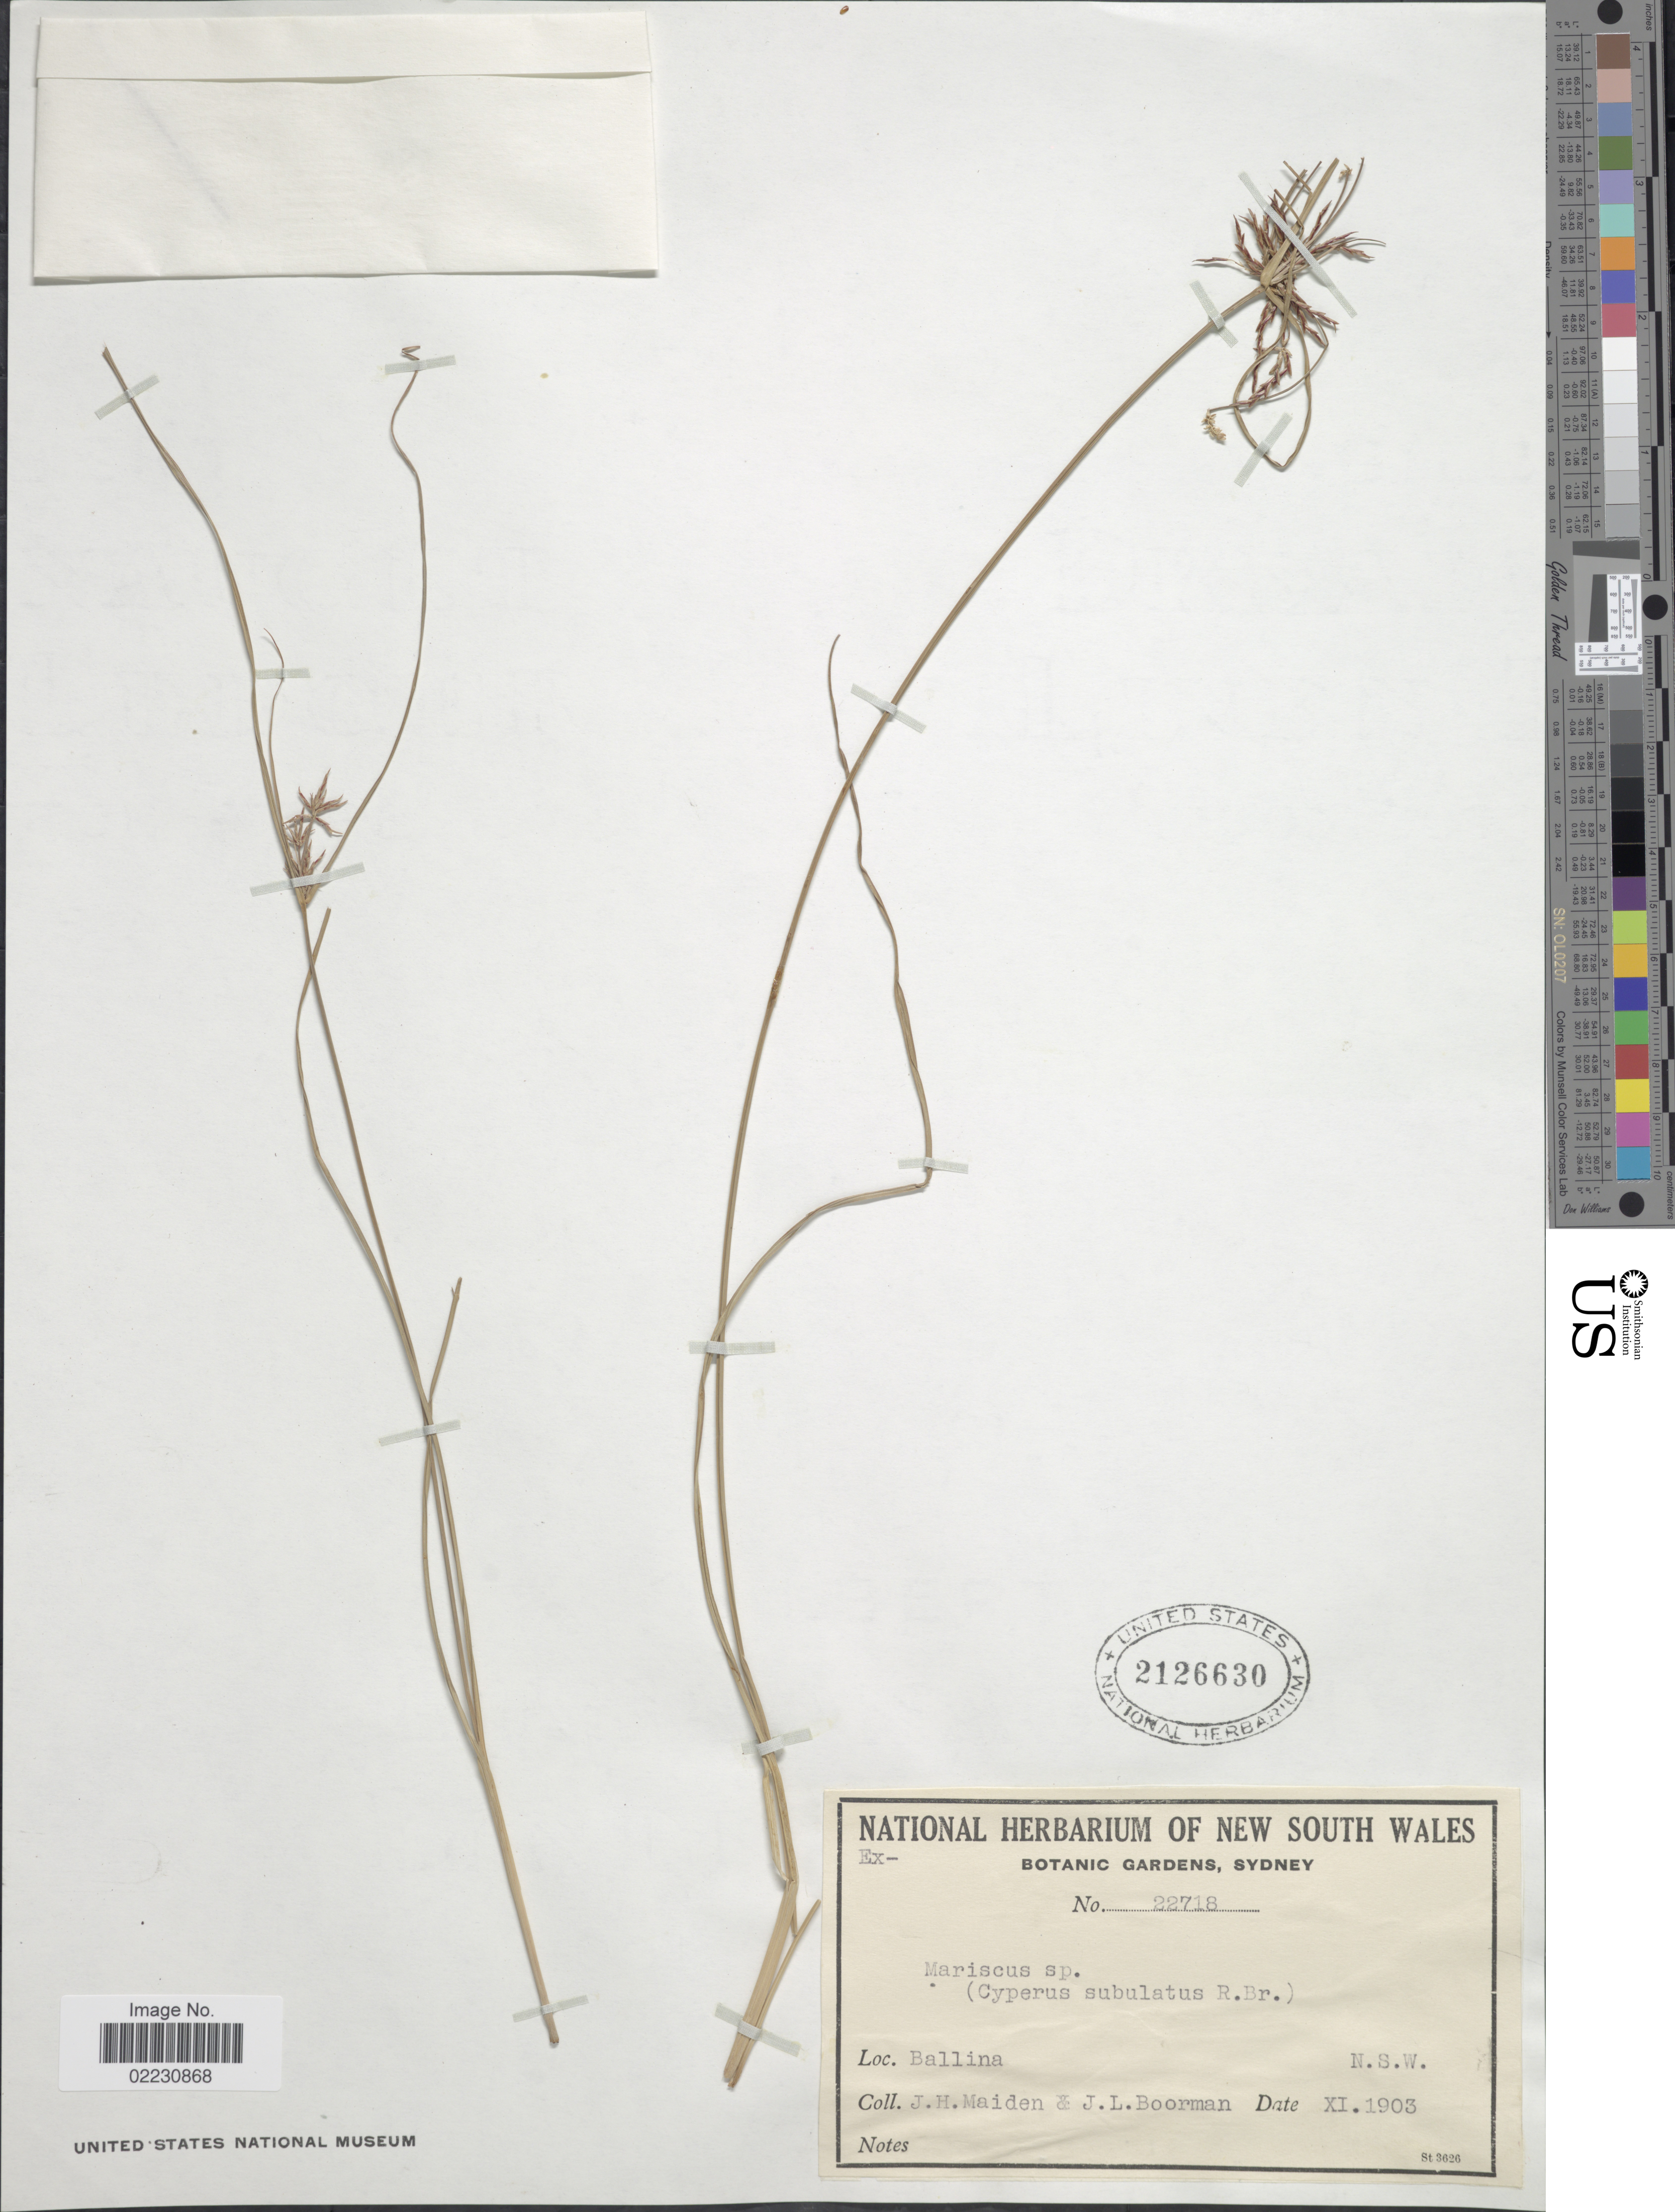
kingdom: Plantae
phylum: Tracheophyta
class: Liliopsida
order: Poales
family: Cyperaceae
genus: Cyperus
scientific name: Cyperus subulatus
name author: R. Br.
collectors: J. Maiden & J. Boorman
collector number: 22718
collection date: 1903-11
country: Australia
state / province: New South Wales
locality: Ballina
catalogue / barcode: US 2126630